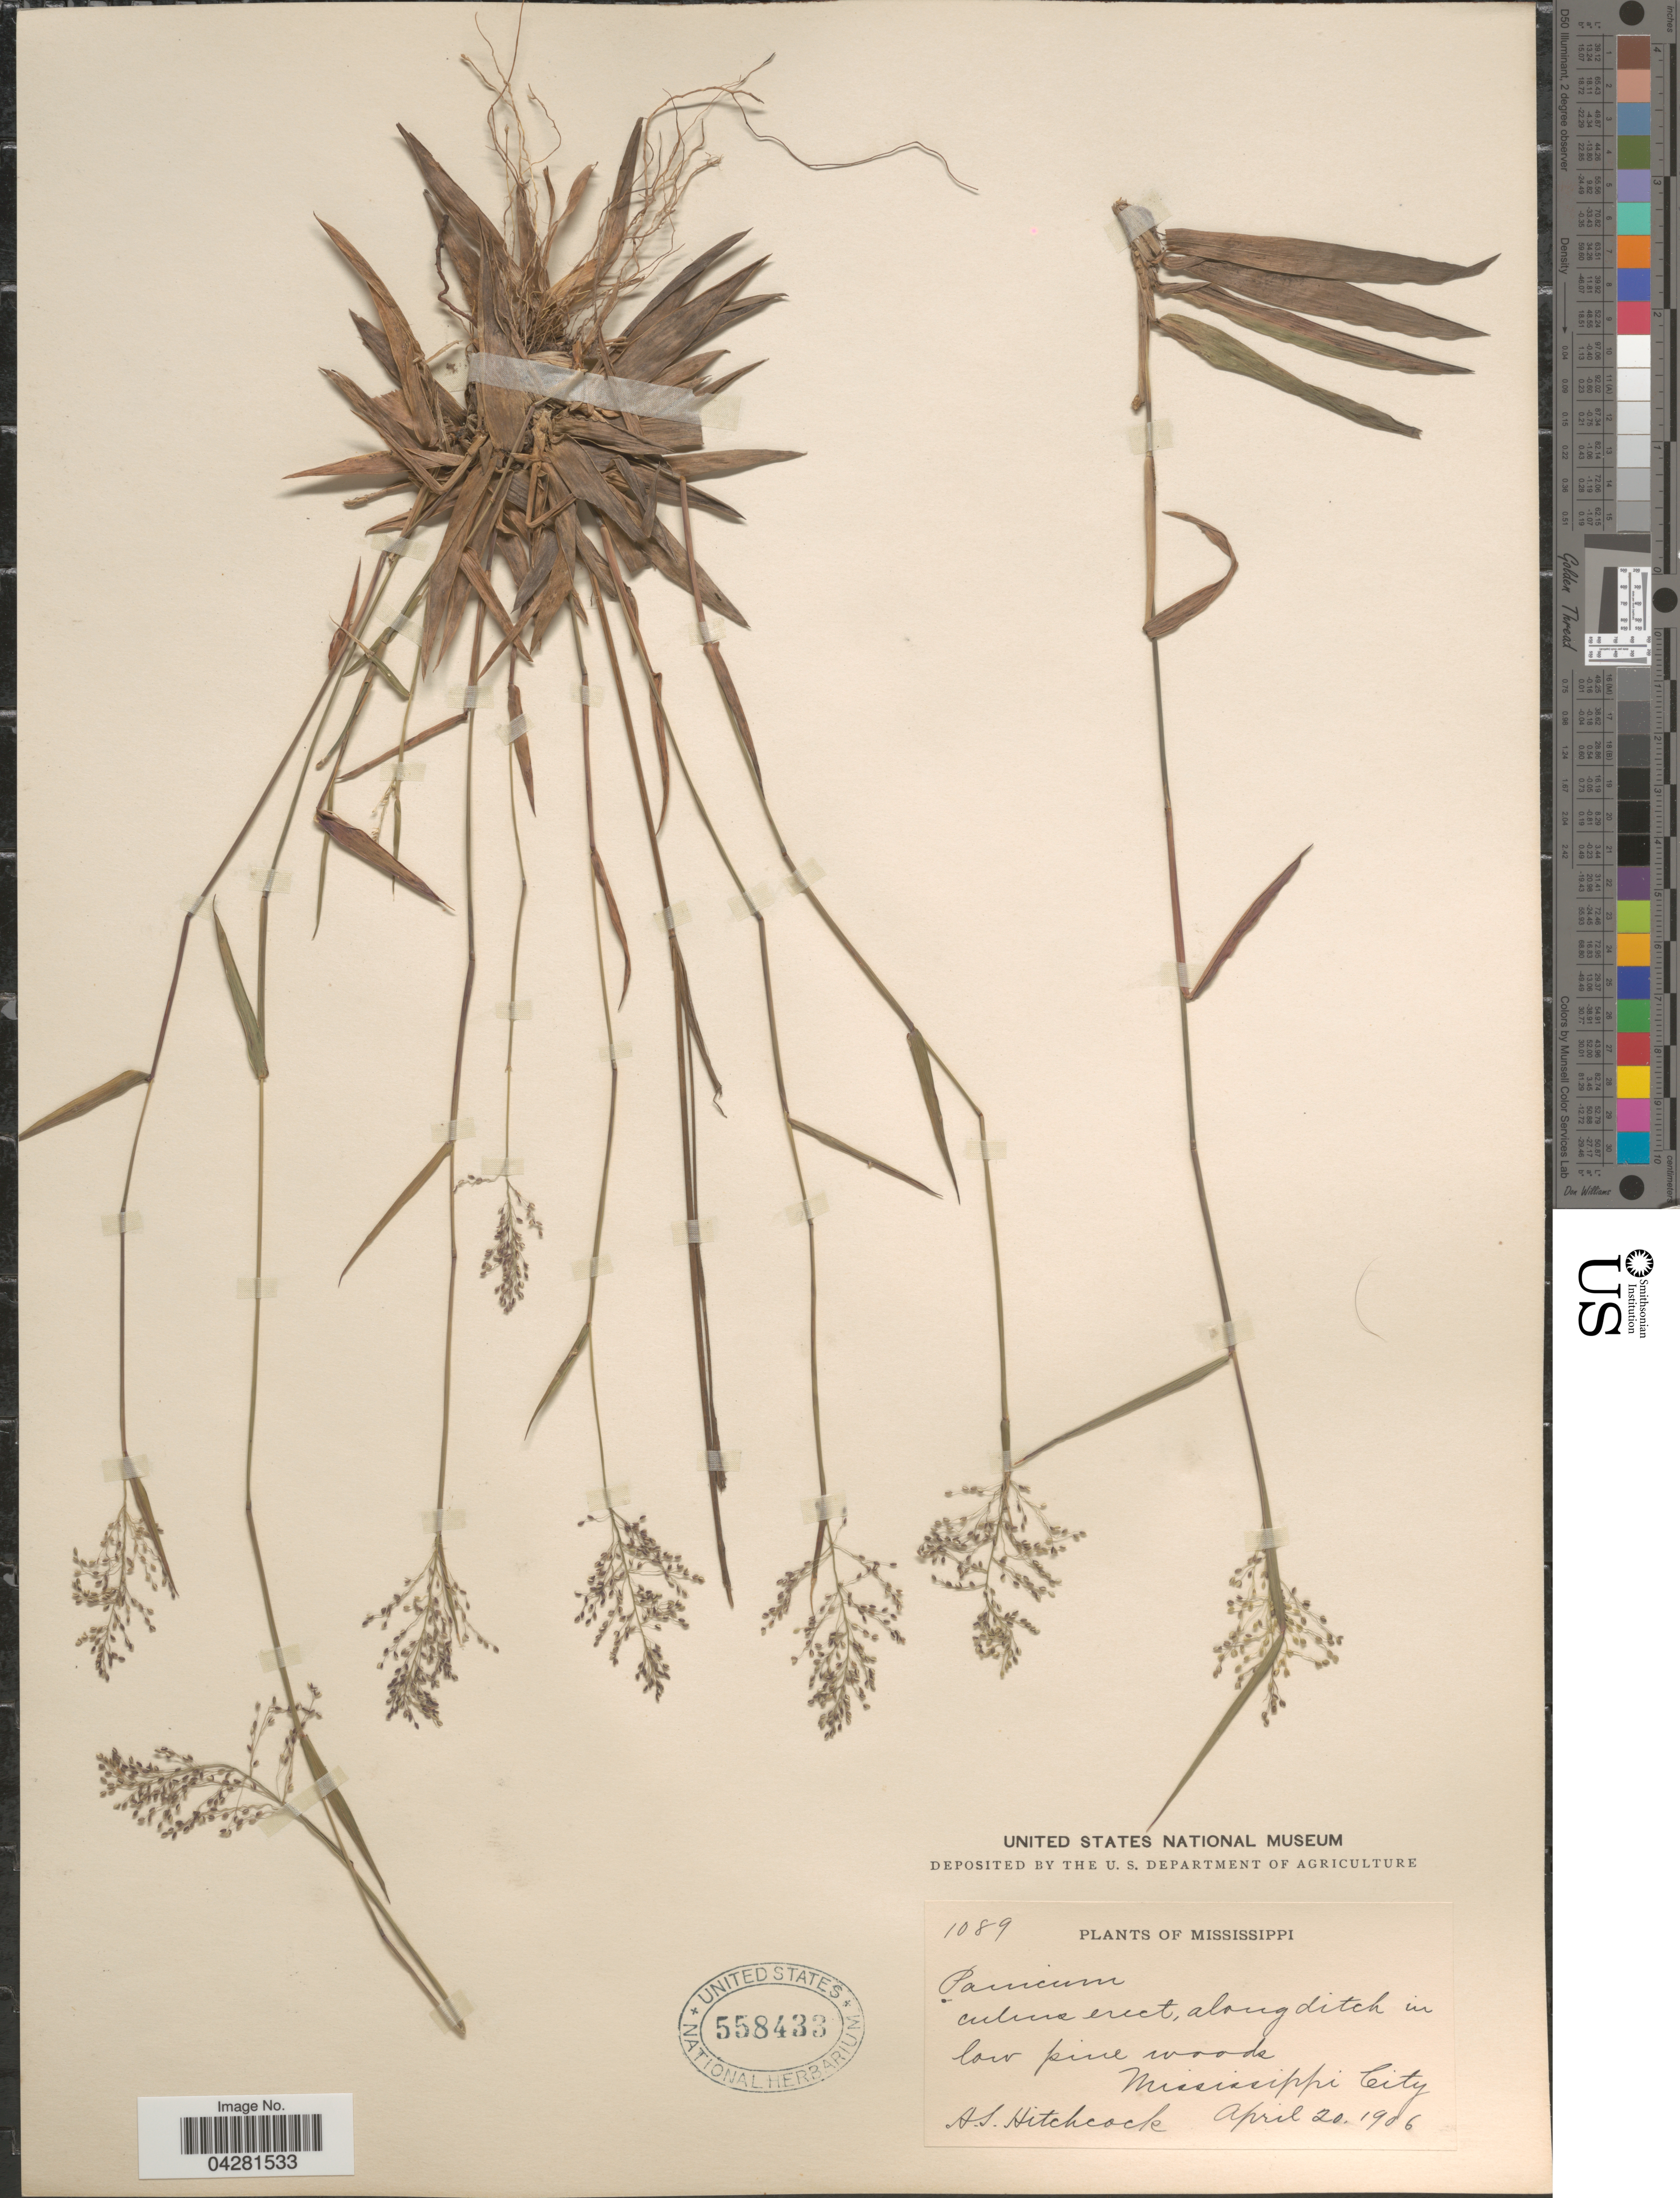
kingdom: Plantae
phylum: Tracheophyta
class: Liliopsida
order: Poales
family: Poaceae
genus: Dichanthelium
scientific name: Dichanthelium dichotomum var. unciphyllum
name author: (Trin.) Davidse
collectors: A. S. Hitchcock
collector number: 1089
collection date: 1906-04-20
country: United States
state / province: Mississippi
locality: Along ditch in low pine woods. Mississippi City.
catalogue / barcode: US 558433